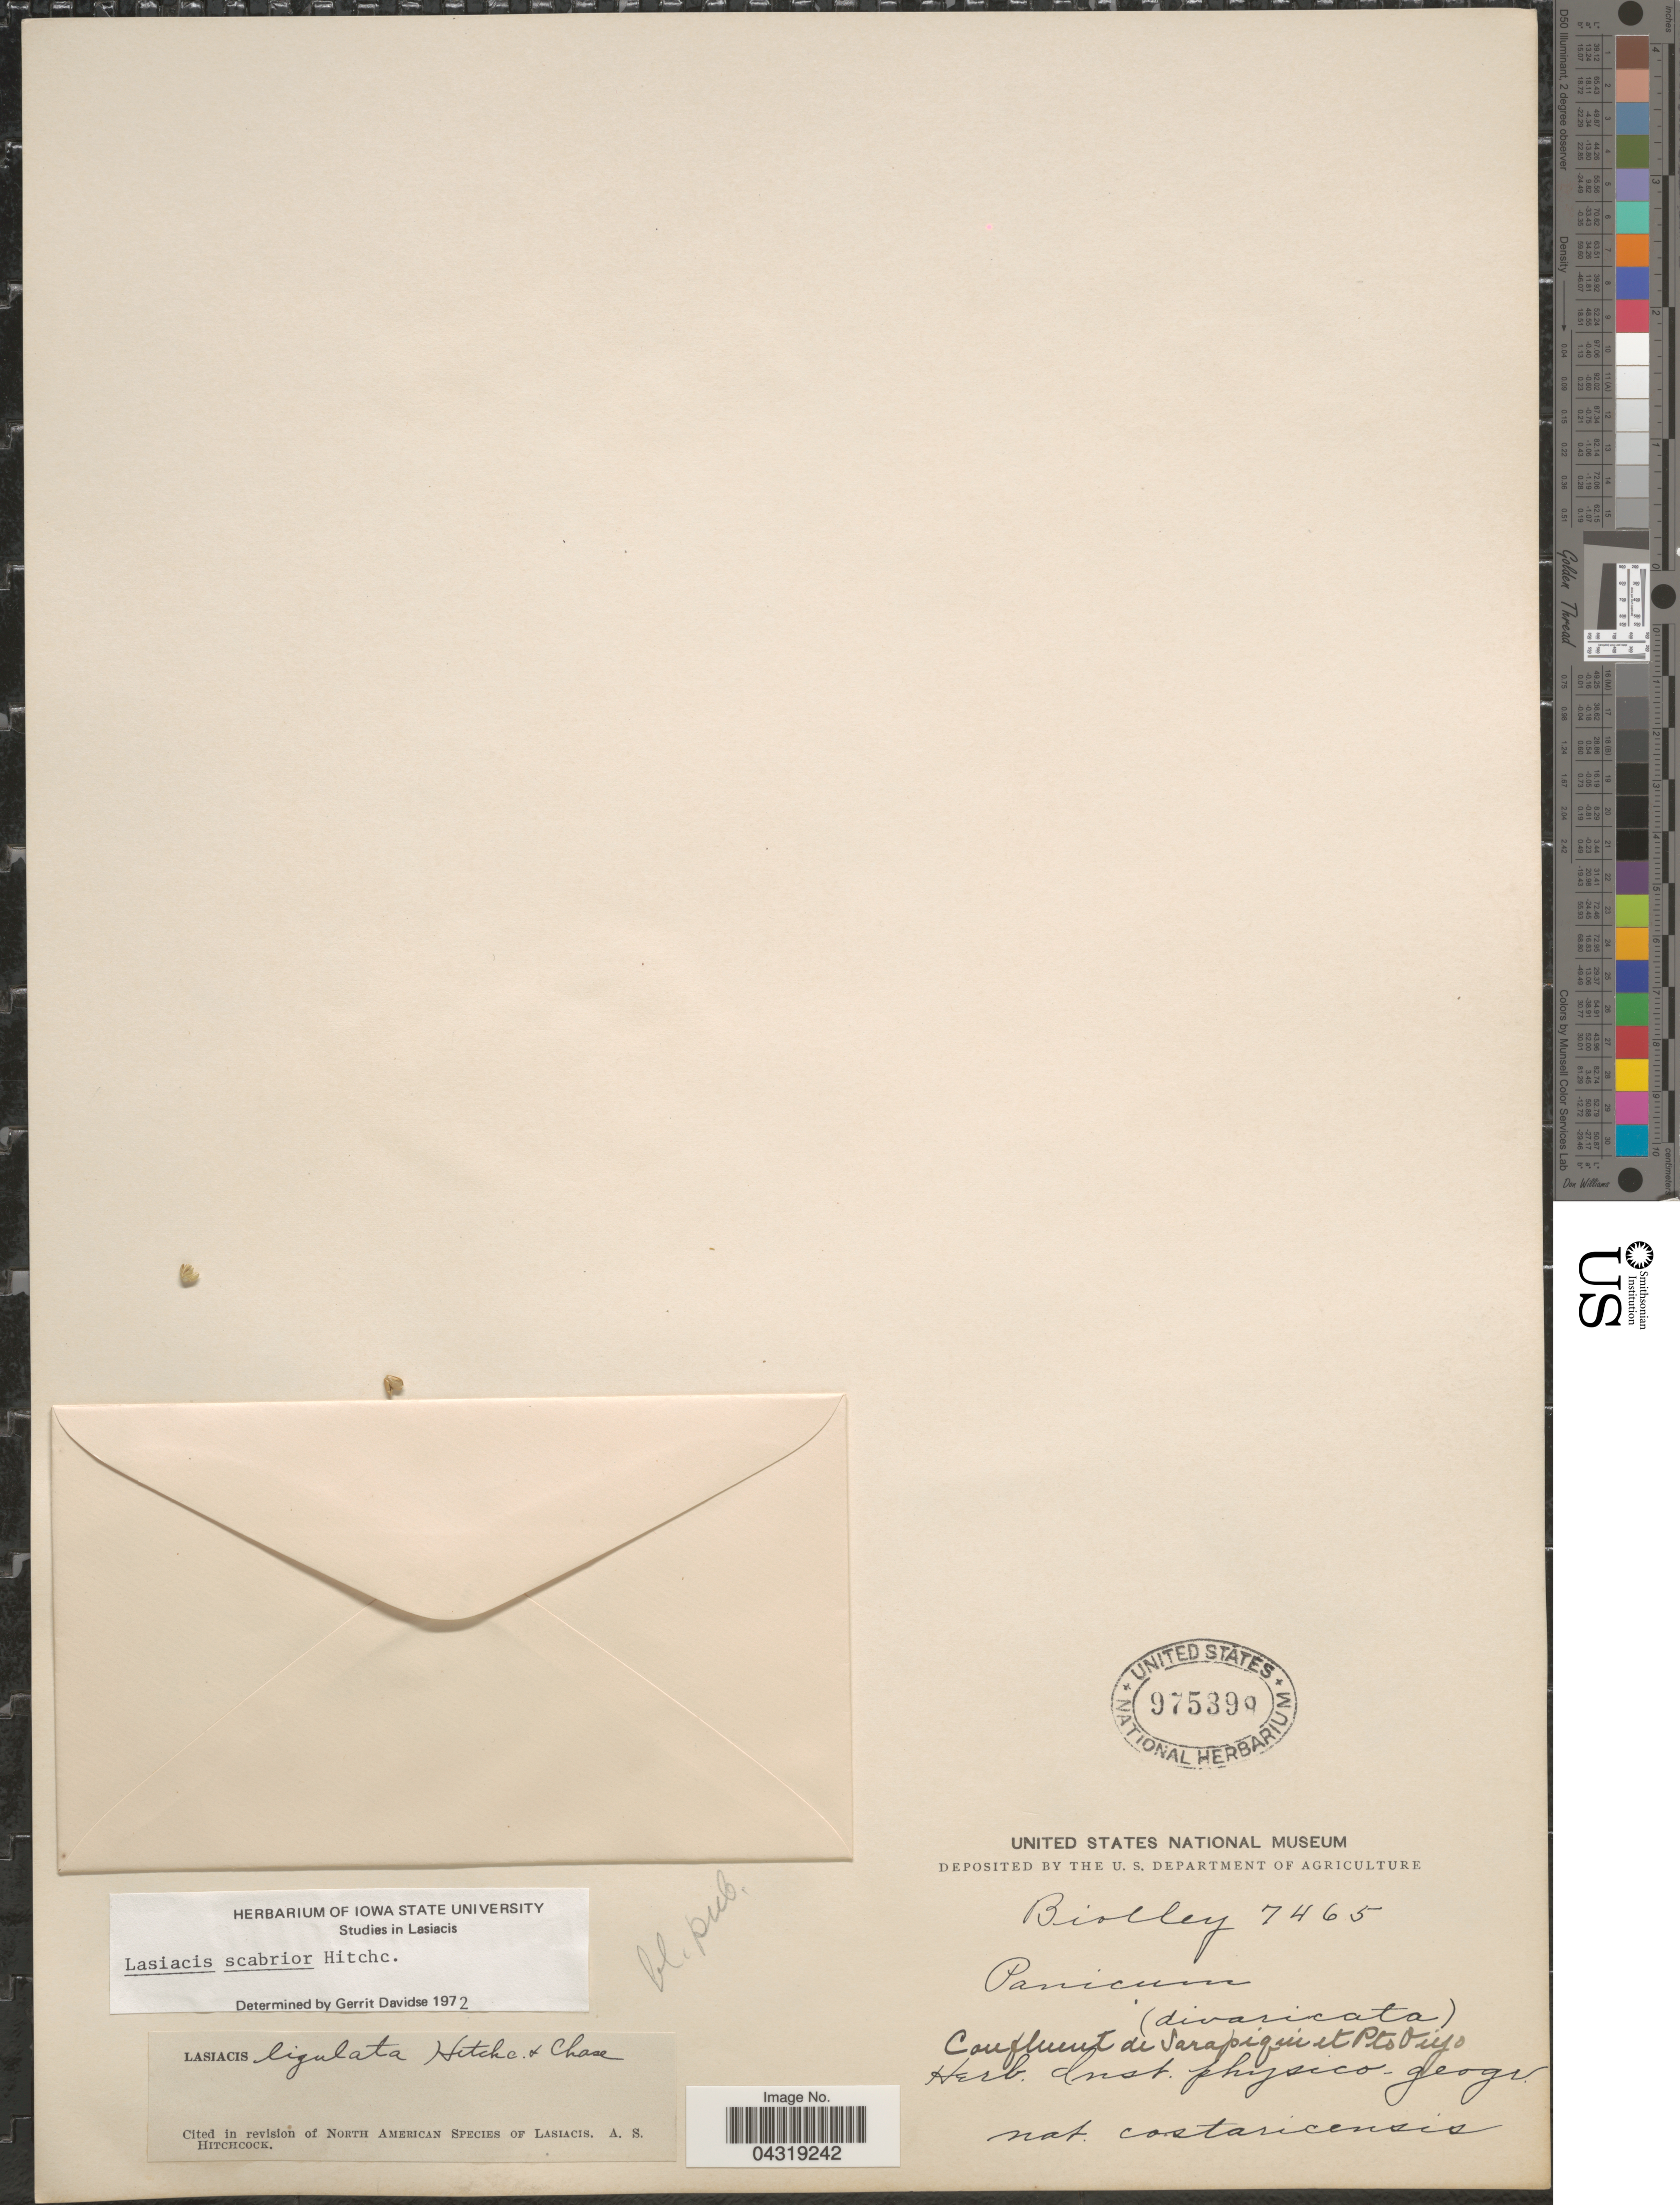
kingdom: Plantae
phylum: Tracheophyta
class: Liliopsida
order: Poales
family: Poaceae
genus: Lasiacis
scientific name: Lasiacis scabrior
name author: Hitchc.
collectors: Biolley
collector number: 7465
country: Costa Rica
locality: Confluent de Sarapiqui et Pto Viejo. Costaricensis.